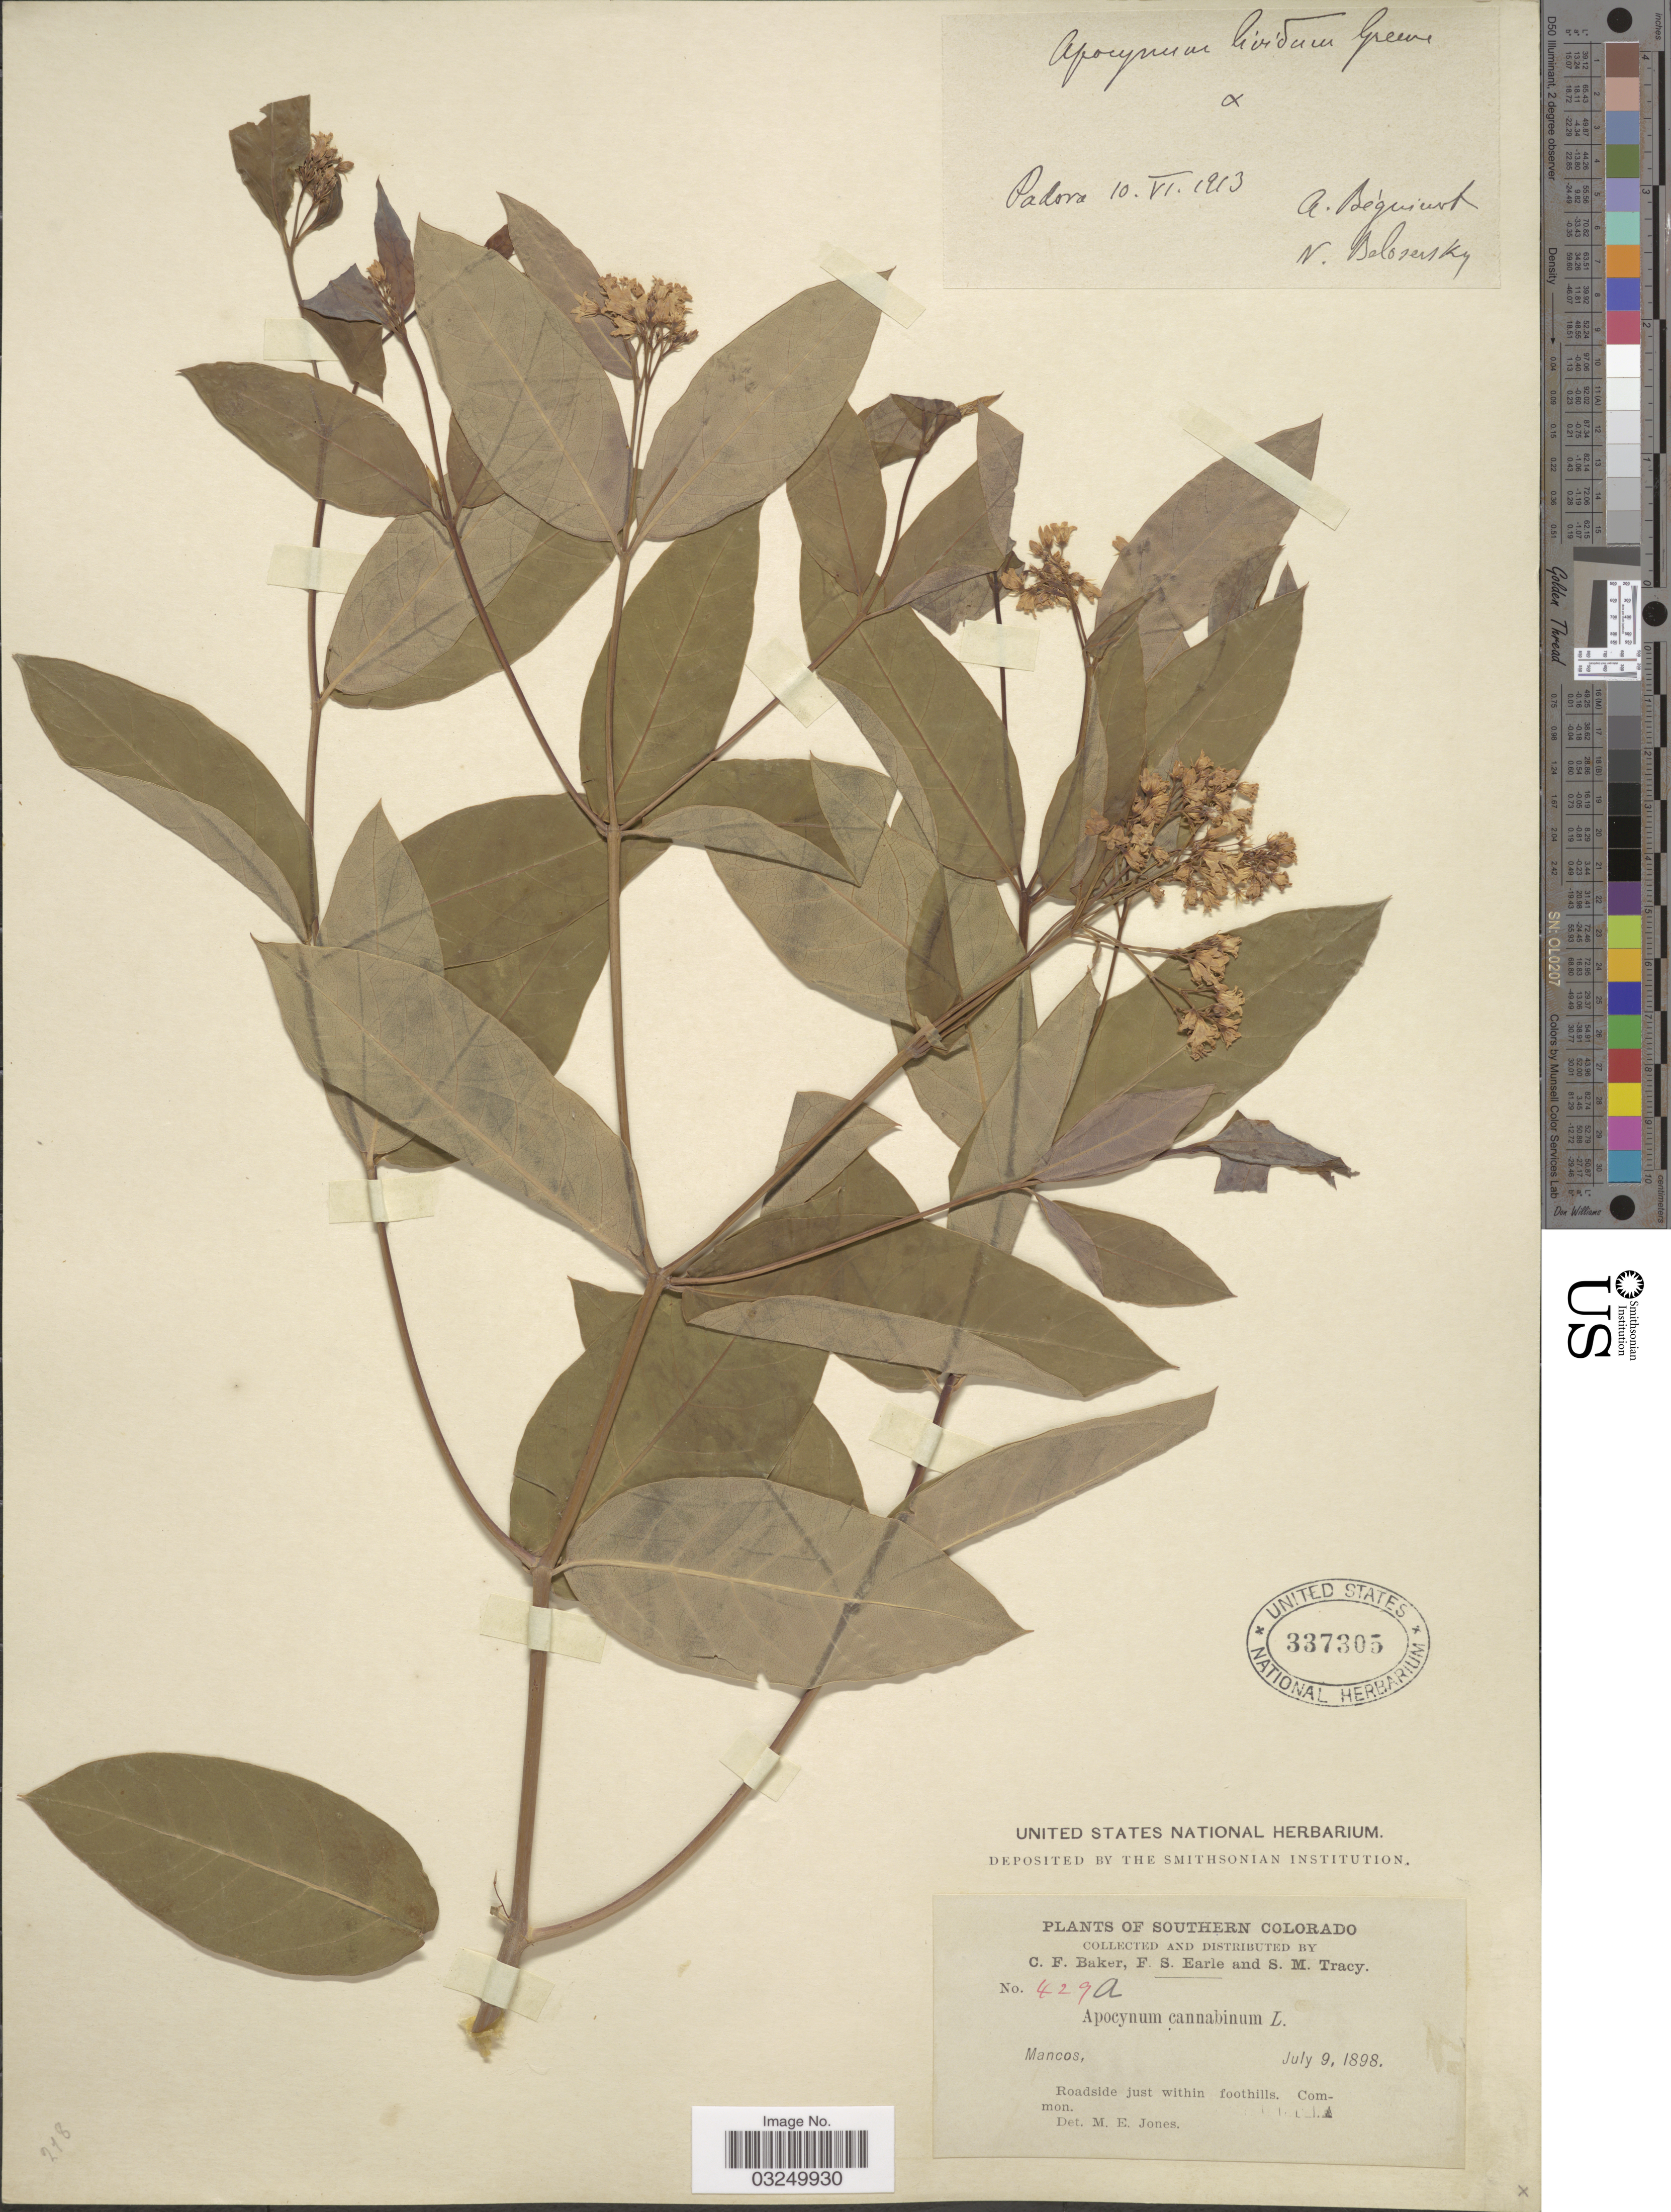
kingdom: Plantae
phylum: Tracheophyta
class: Magnoliopsida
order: Gentianales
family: Apocynaceae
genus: Apocynum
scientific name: Apocynum lividum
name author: Greene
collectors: C. F. Baker, F. S. Earle & S. M. Tracy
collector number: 429a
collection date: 1898-07-09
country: United States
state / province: Colorado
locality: Southern Colorado. Mancos.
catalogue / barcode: US 337305